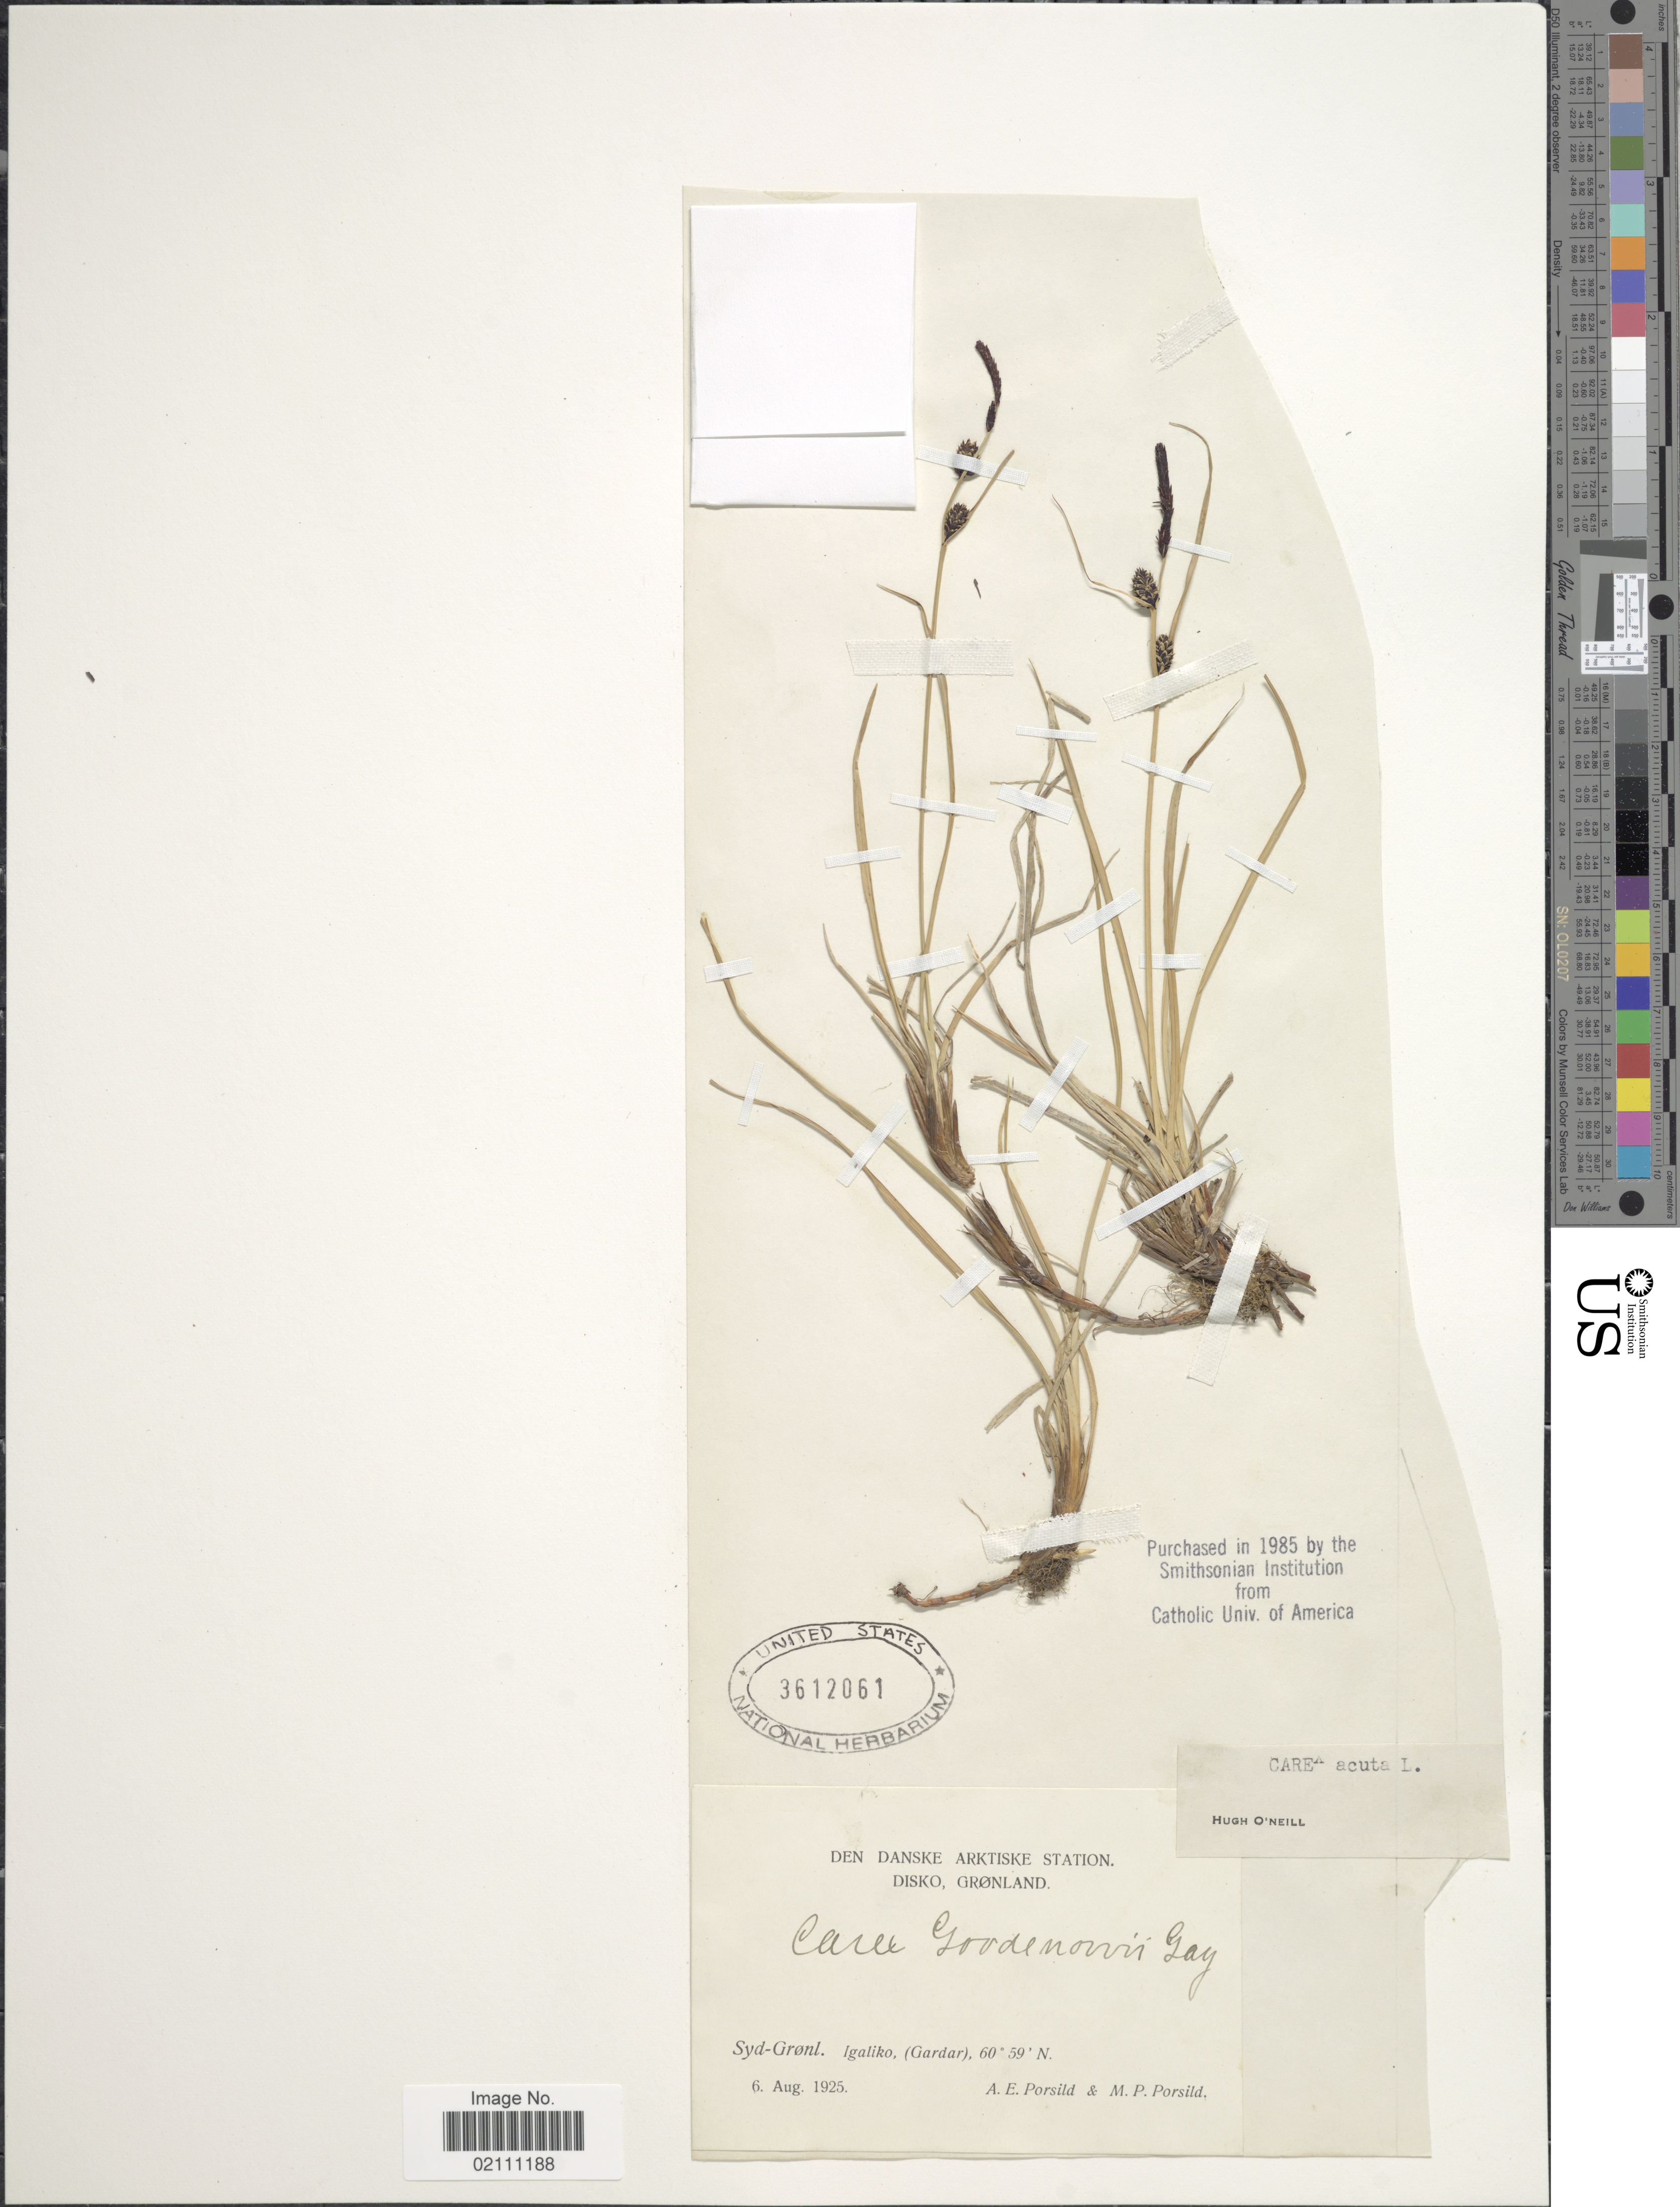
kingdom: Plantae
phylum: Tracheophyta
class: Liliopsida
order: Poales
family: Cyperaceae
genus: Carex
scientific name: Carex nigra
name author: (L.) Reichard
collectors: A. E. Porsild & M. P. Porsild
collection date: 1925-08-06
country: Greenland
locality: Den Danske Arktiske Station, Disko, Grønland, Syd-Grønl., Igaliko (Gardar)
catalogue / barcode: US 3612061